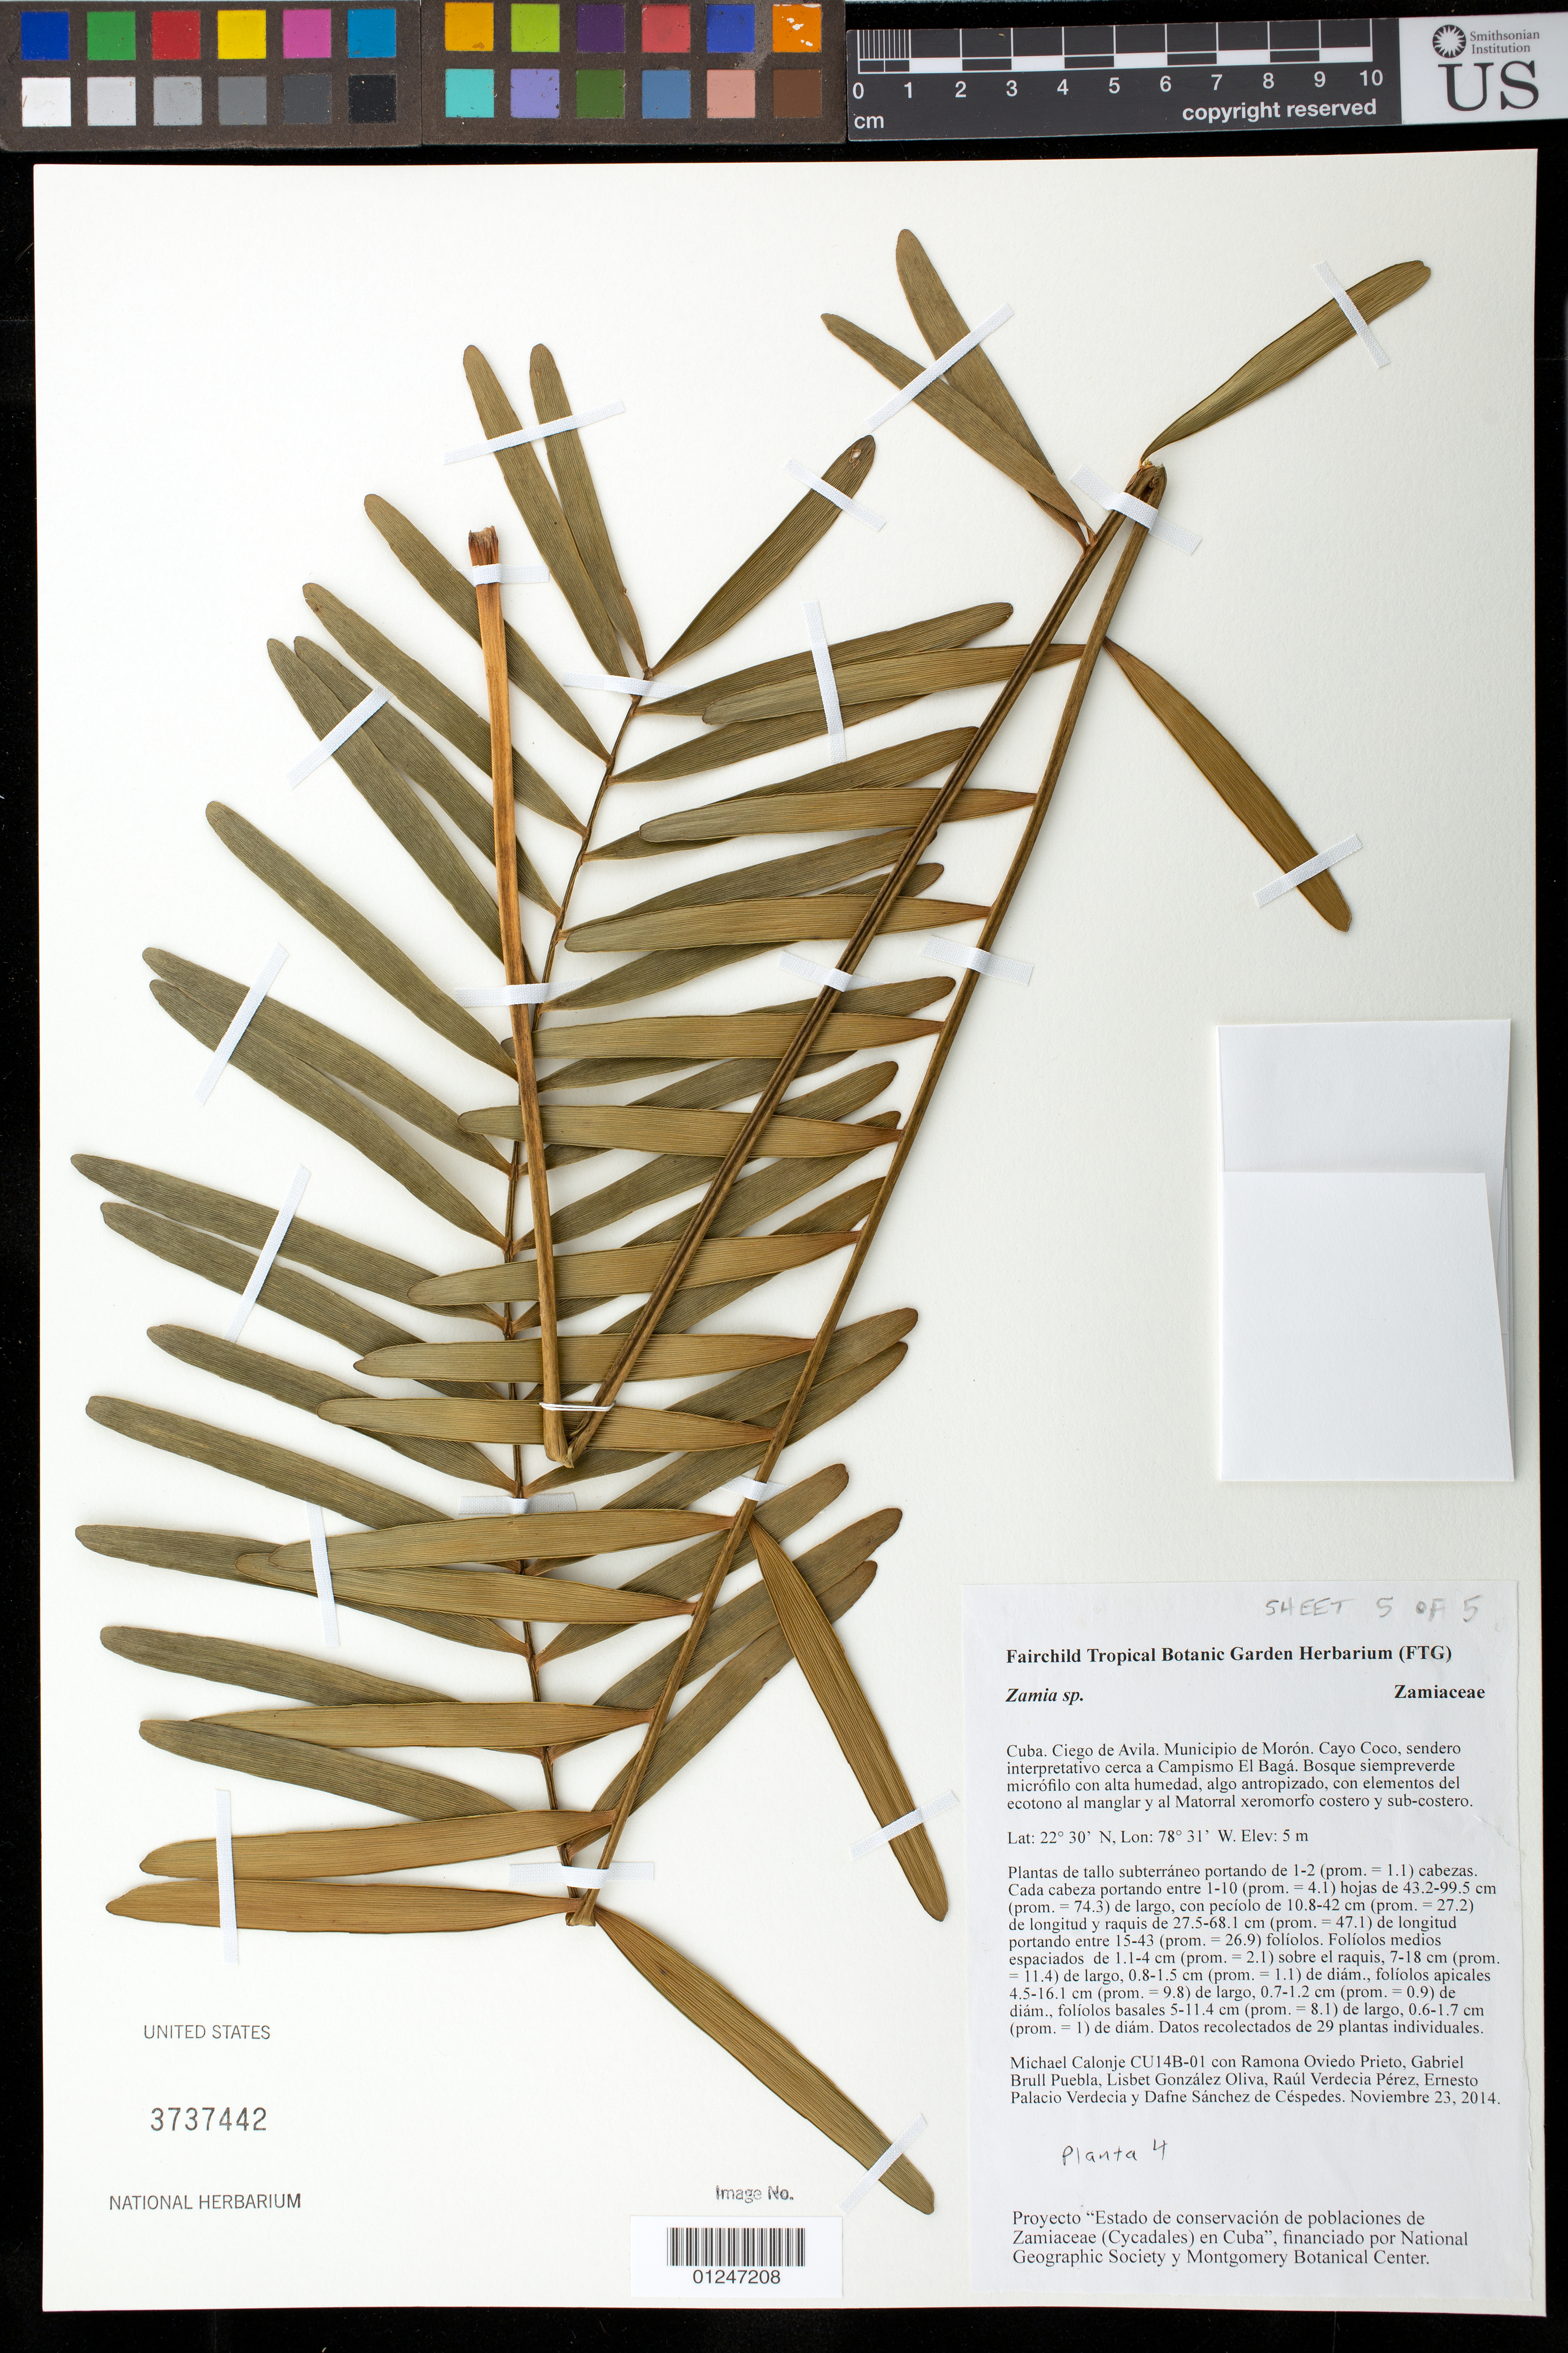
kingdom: Plantae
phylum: Tracheophyta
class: Cycadopsida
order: Cycadales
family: Zamiaceae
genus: Zamia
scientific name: Zamia sp.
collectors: M. Calonje et al.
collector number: CU14B-01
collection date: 2014-11-23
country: Cuba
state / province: Ciego de Ávila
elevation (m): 5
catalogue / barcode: US 3737442